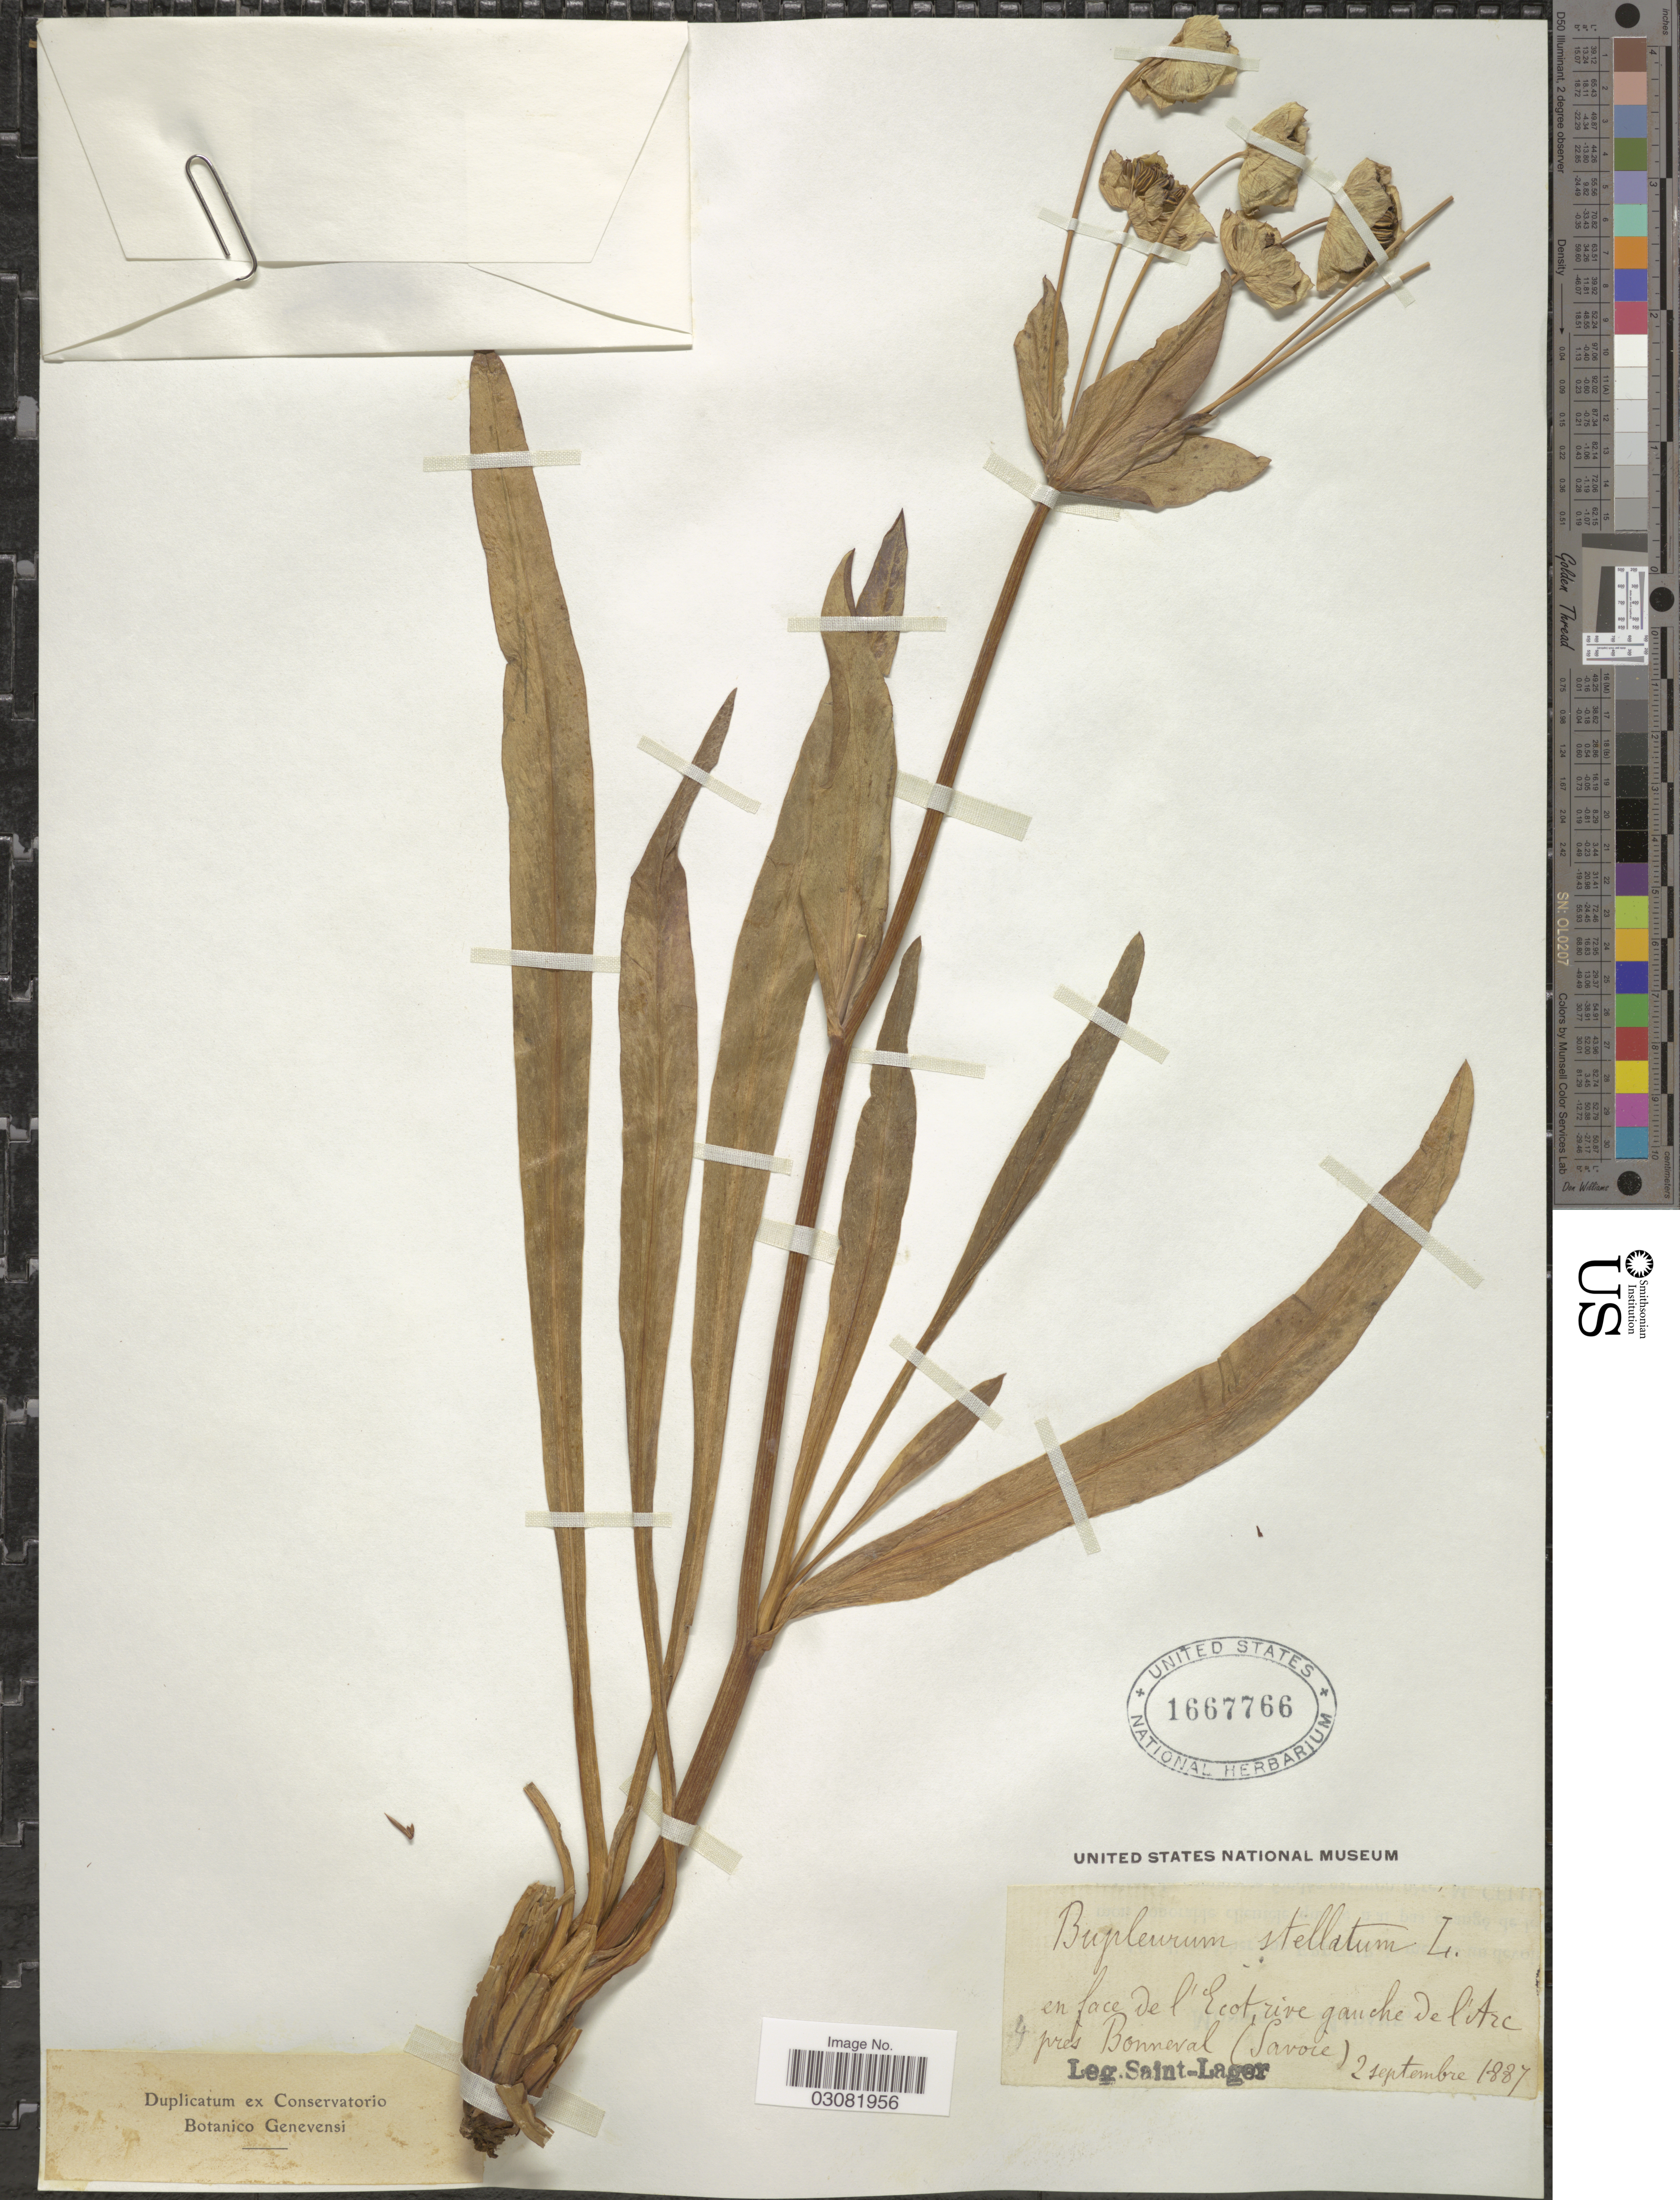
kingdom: Plantae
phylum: Tracheophyta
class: Magnoliopsida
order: Apiales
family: Apiaceae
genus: Bupleurum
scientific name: Bupleurum stellatum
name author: L.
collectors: Saint-Lager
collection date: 1887-09-02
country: France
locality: En face de l'Ecotrive gauche de litre près Bonneval (Savoie).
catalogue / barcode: US 1667766